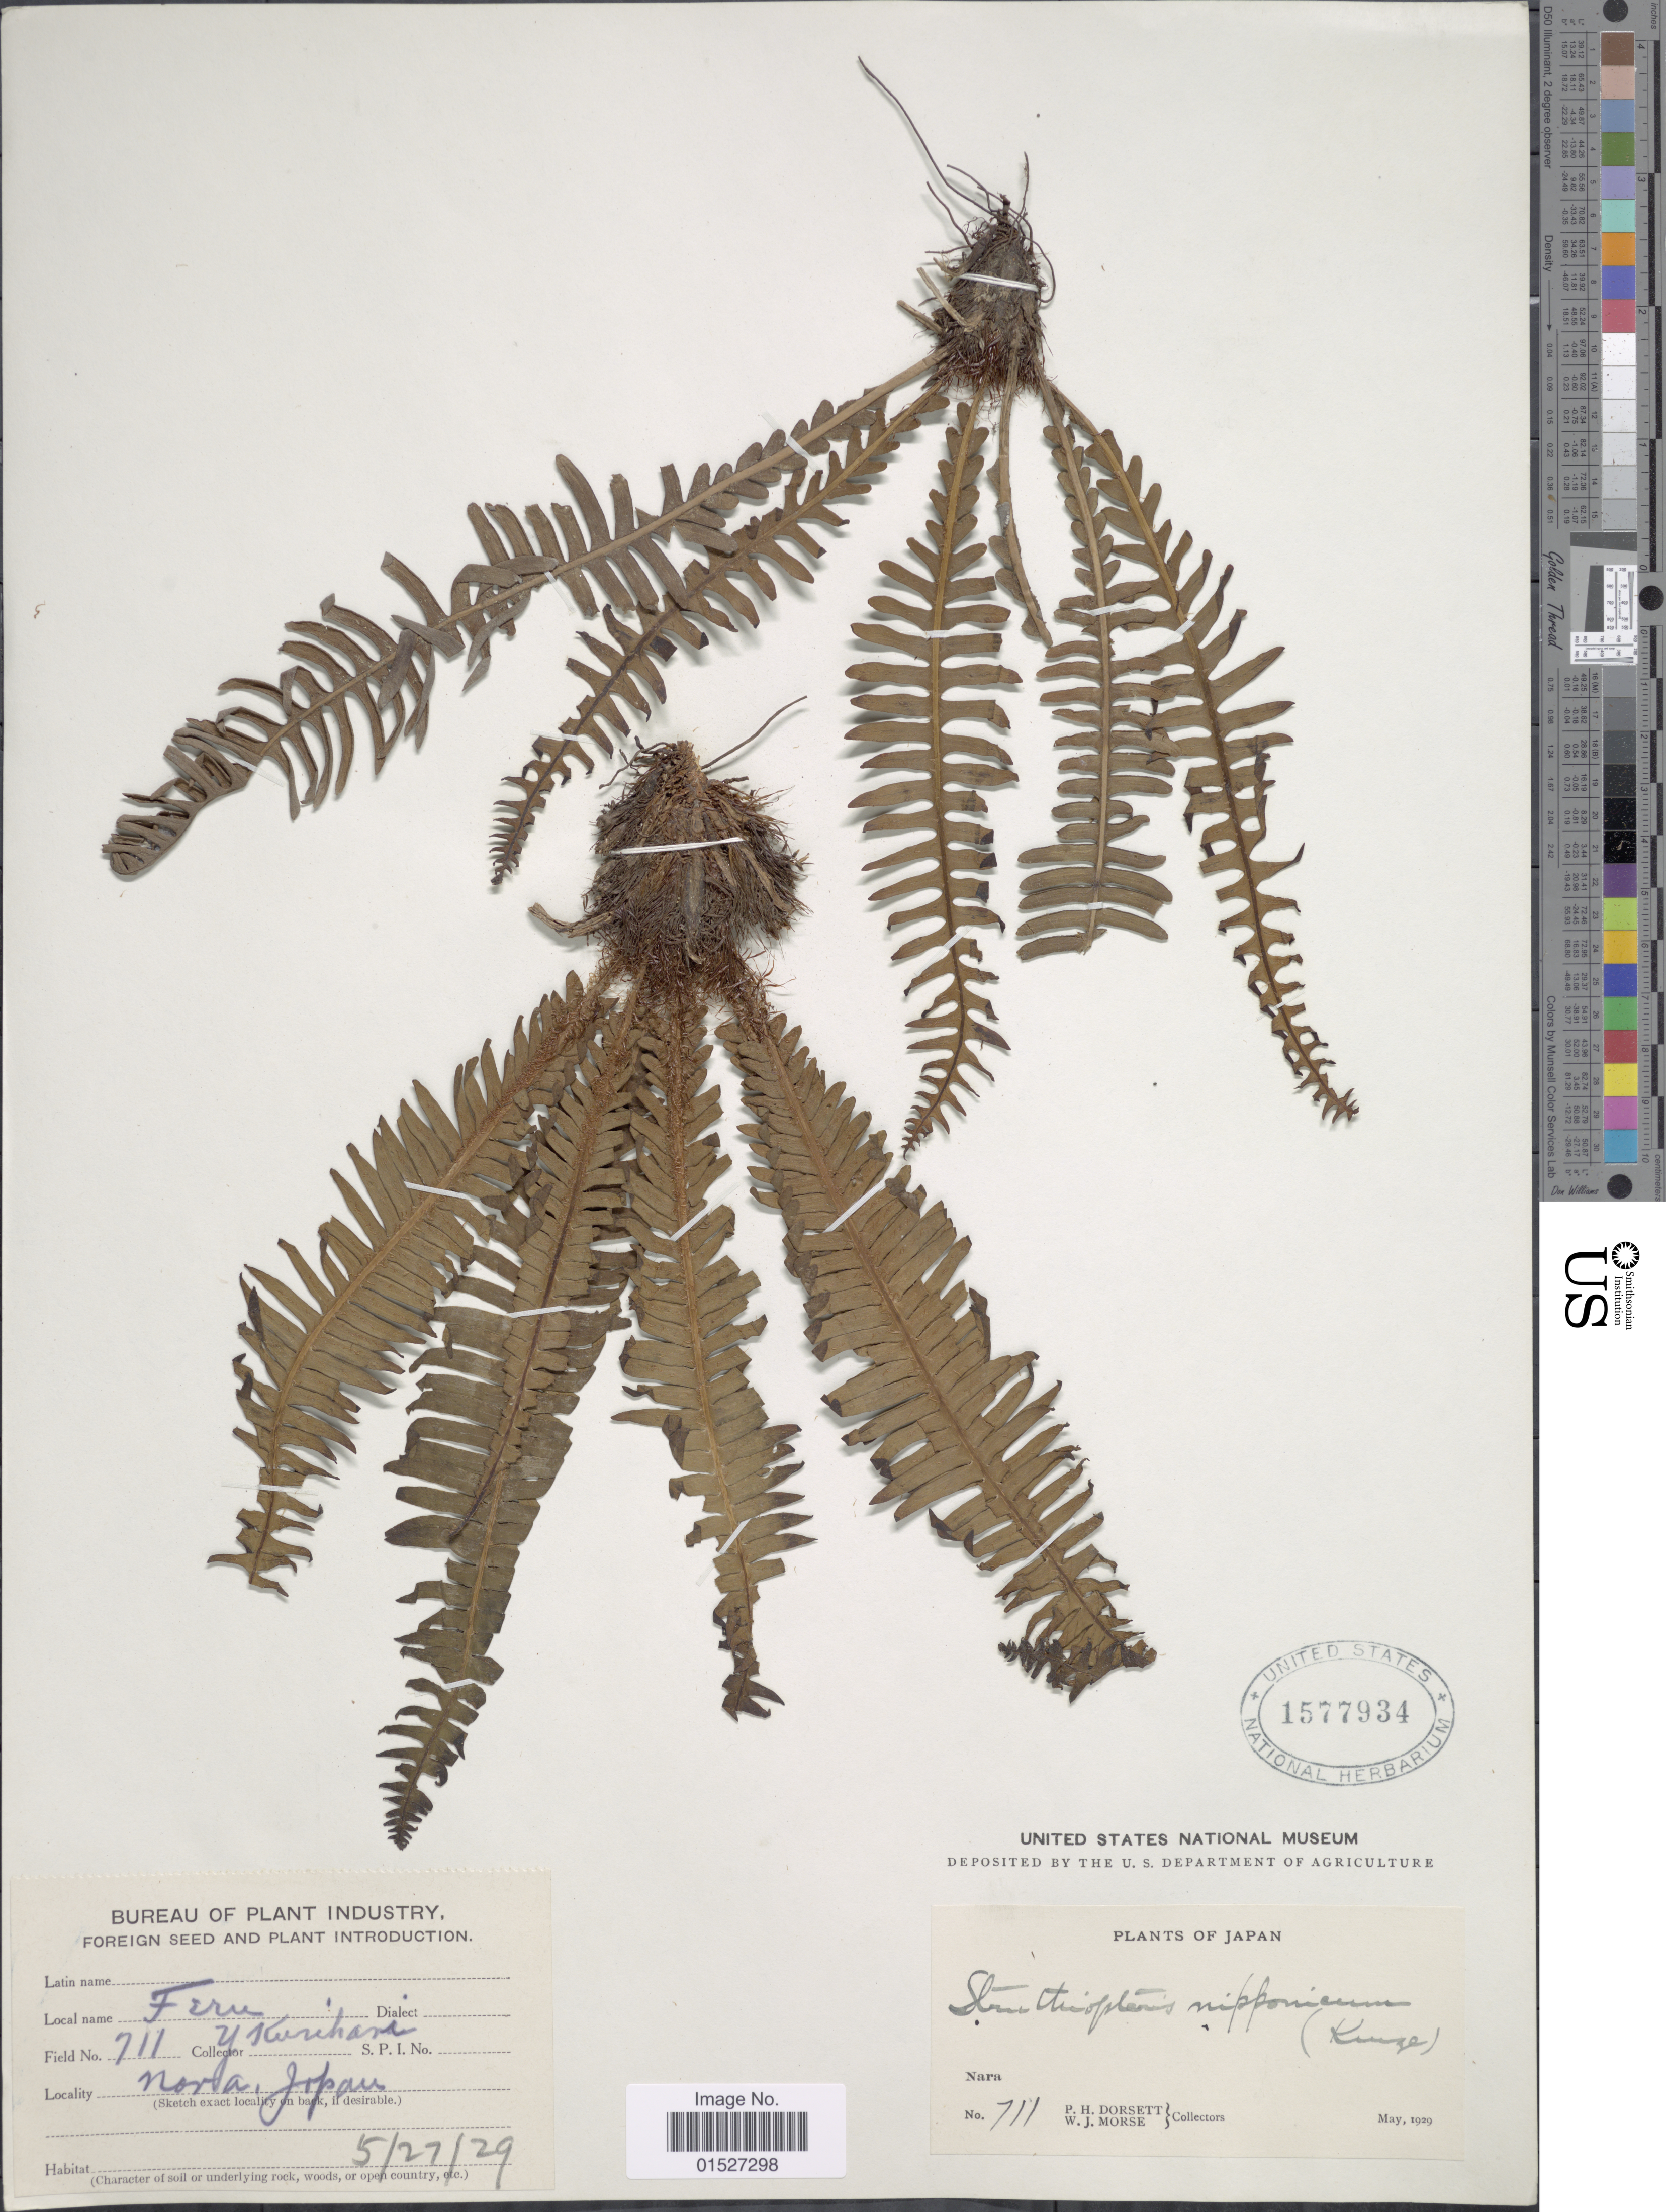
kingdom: Plantae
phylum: Tracheophyta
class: Polypodiopsida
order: Polypodiales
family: Blechnaceae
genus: Blechnum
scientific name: Blechnum nipponicum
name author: (Kunze) Makino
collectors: P. H. Dorsett & W. J. Morse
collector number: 711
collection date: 1929-05-27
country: Japan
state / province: Nara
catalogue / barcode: US 1577934